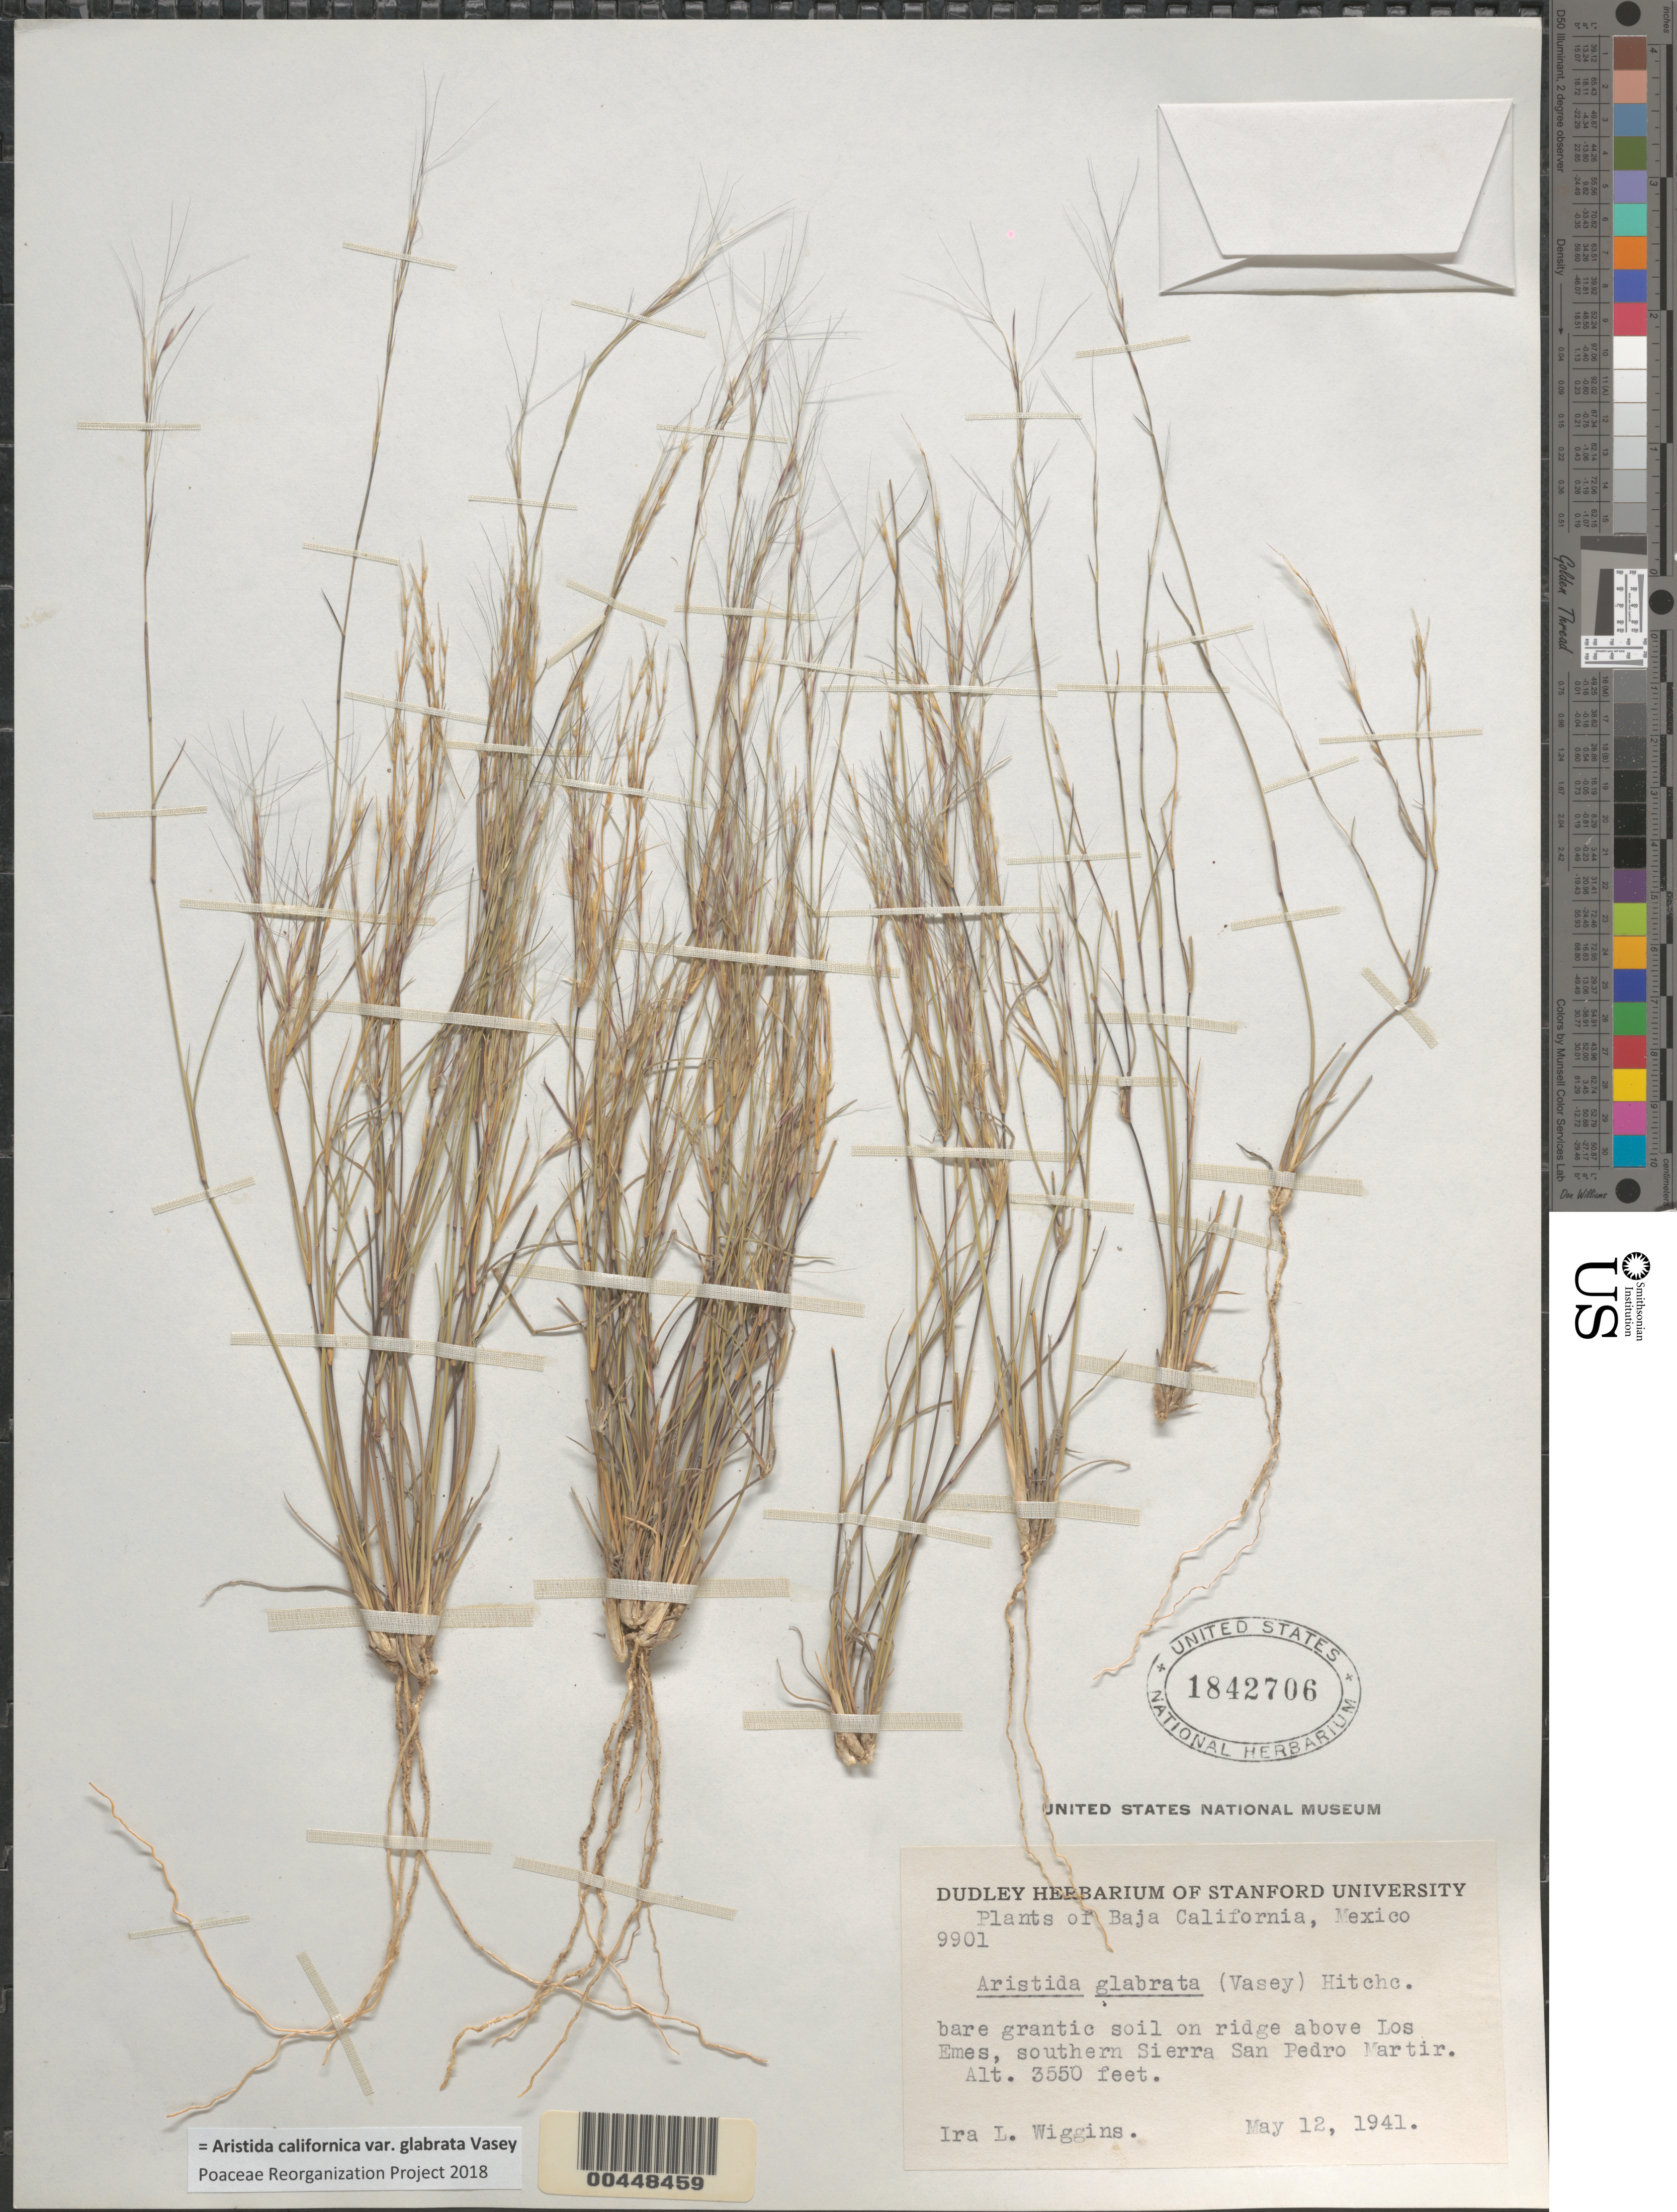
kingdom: Plantae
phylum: Tracheophyta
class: Liliopsida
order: Poales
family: Poaceae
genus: Aristida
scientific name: Aristida californica var. glabrata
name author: Vasey in Brandegee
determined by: Poaceae Reorganization Project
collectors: I. L. Wiggins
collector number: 9901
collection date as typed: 12 May 1941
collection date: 1941-05-12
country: Mexico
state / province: Baja California Norte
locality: Ridge above Los Emes, Southern Sierra San Pedro Martir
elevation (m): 1082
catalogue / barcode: US 1842706